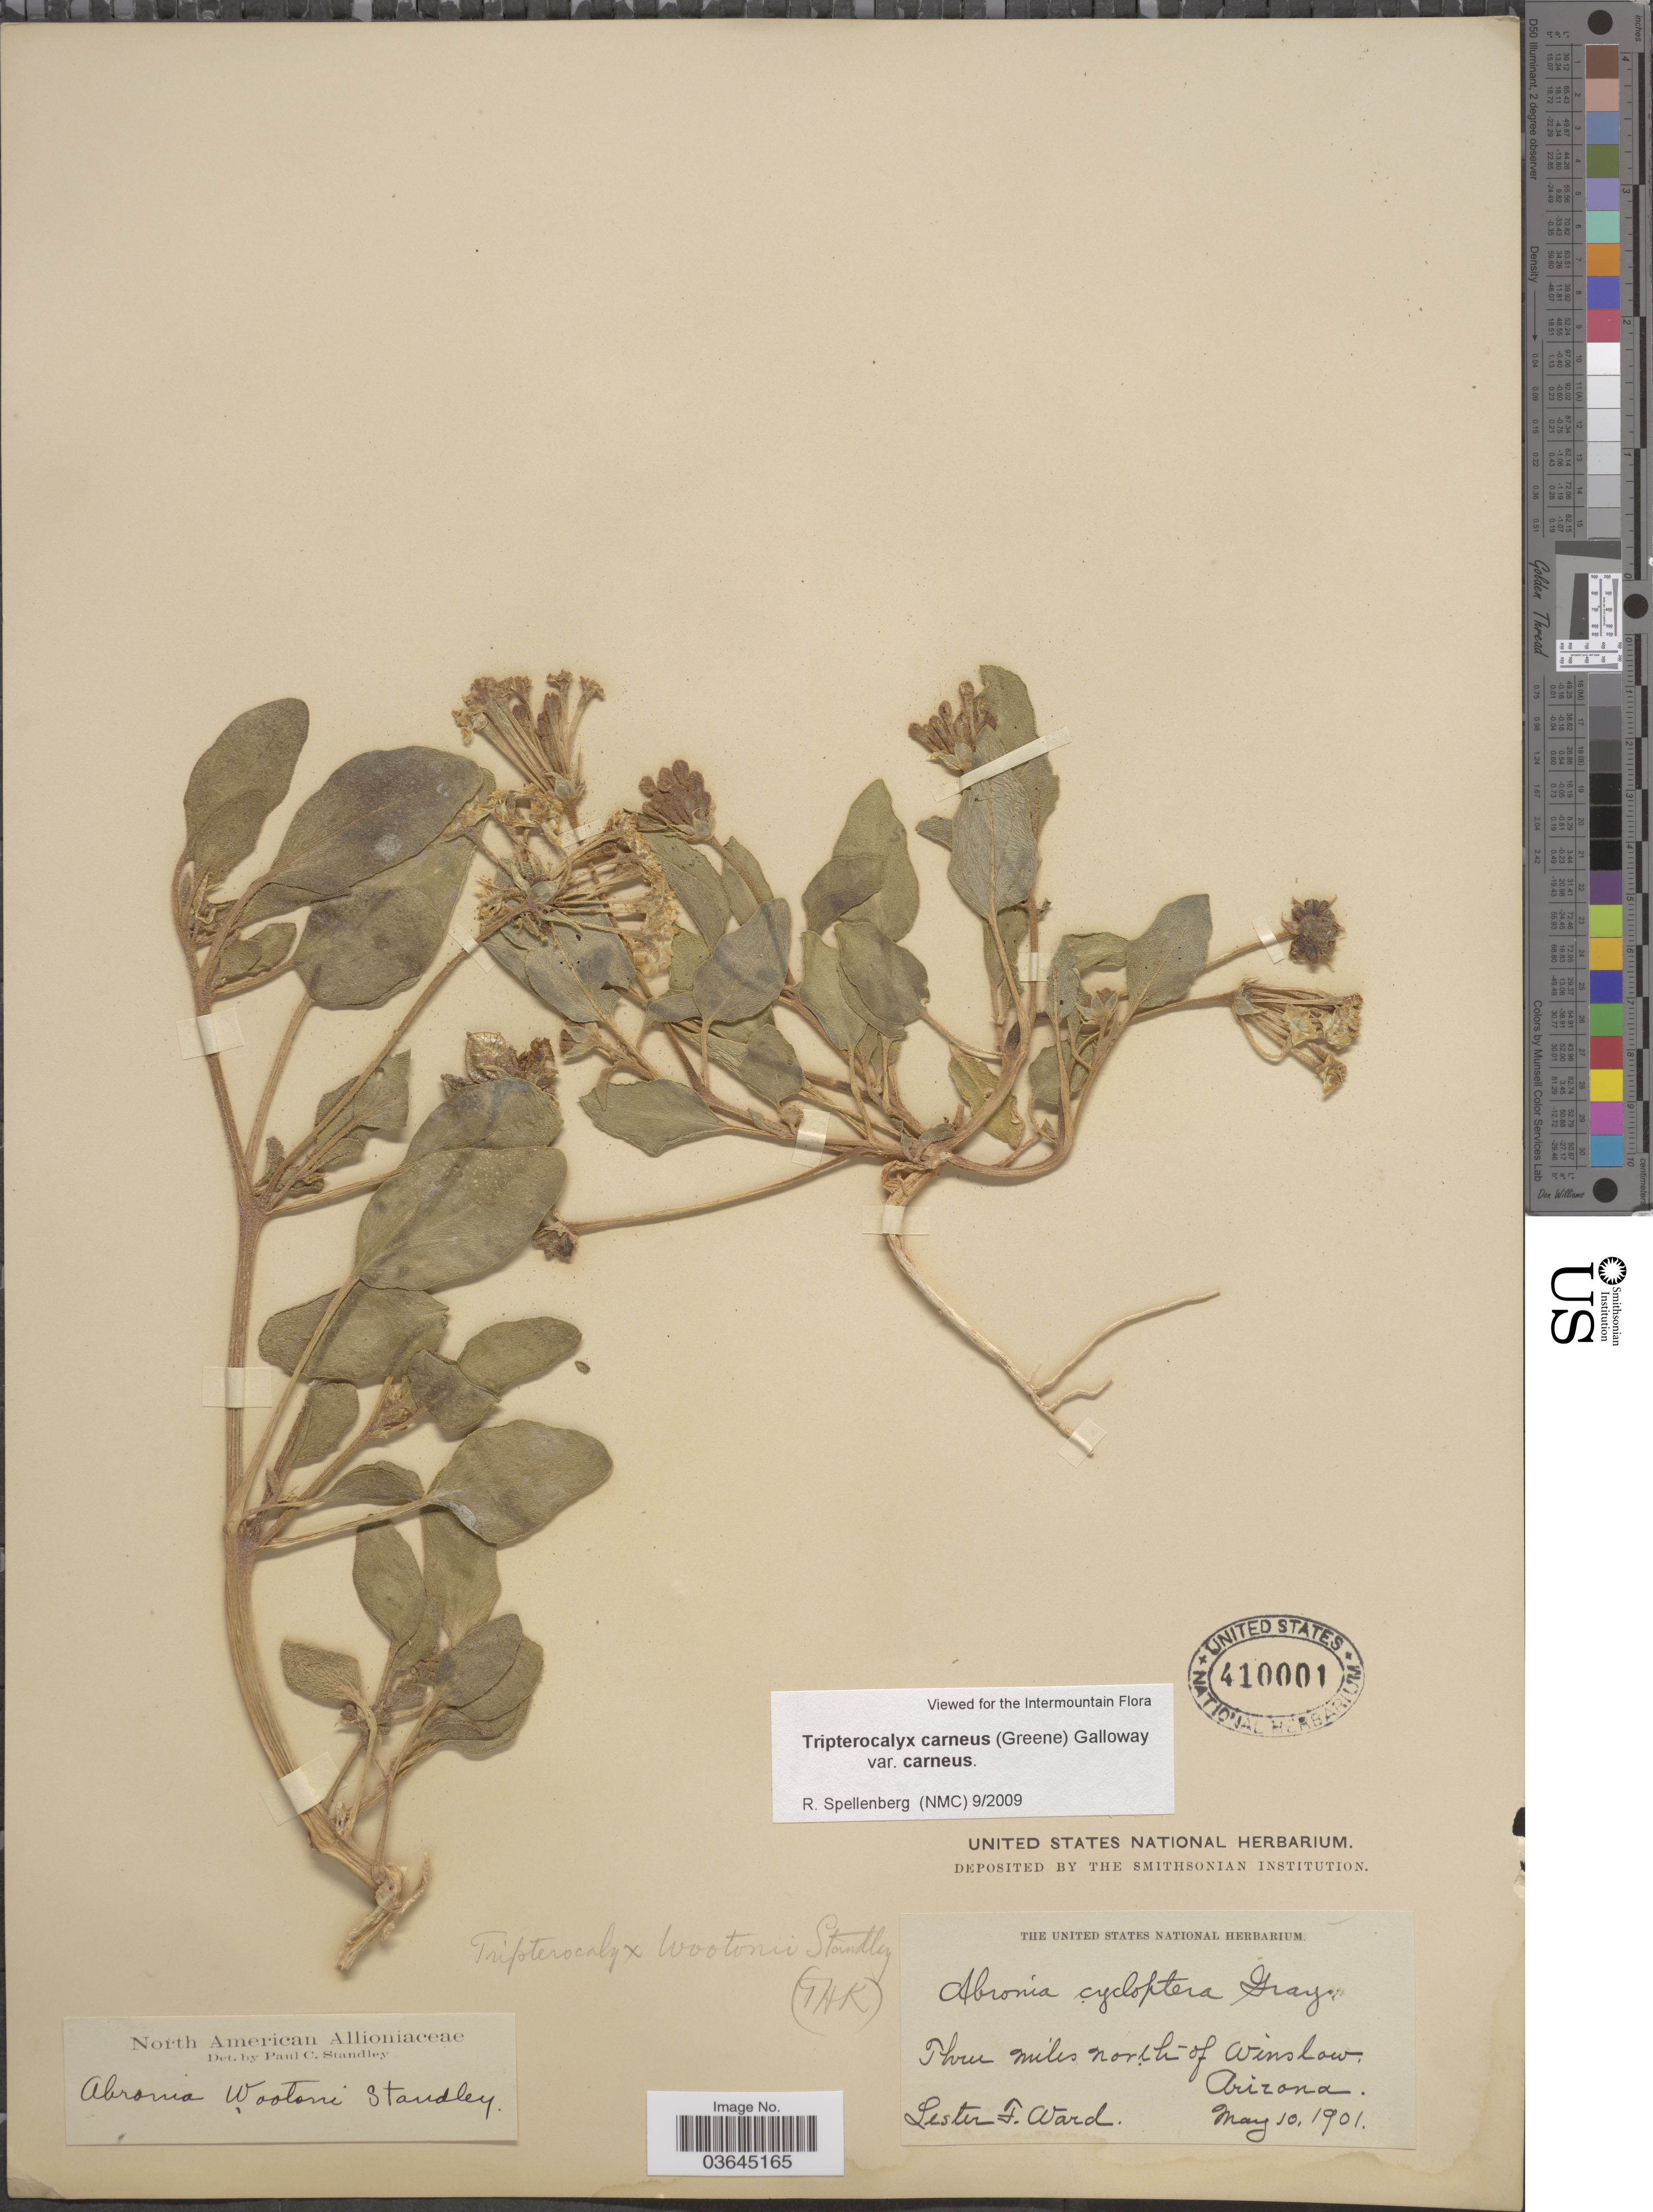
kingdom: Plantae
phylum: Tracheophyta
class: Magnoliopsida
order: Caryophyllales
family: Nyctaginaceae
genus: Tripterocalyx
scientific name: Tripterocalyx carneus var. carneus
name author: (Greene) L.A. Galloway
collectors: L. F. Ward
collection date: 1901-05-10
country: United States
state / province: Arizona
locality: Three miles north of Winslow.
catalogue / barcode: US 410001